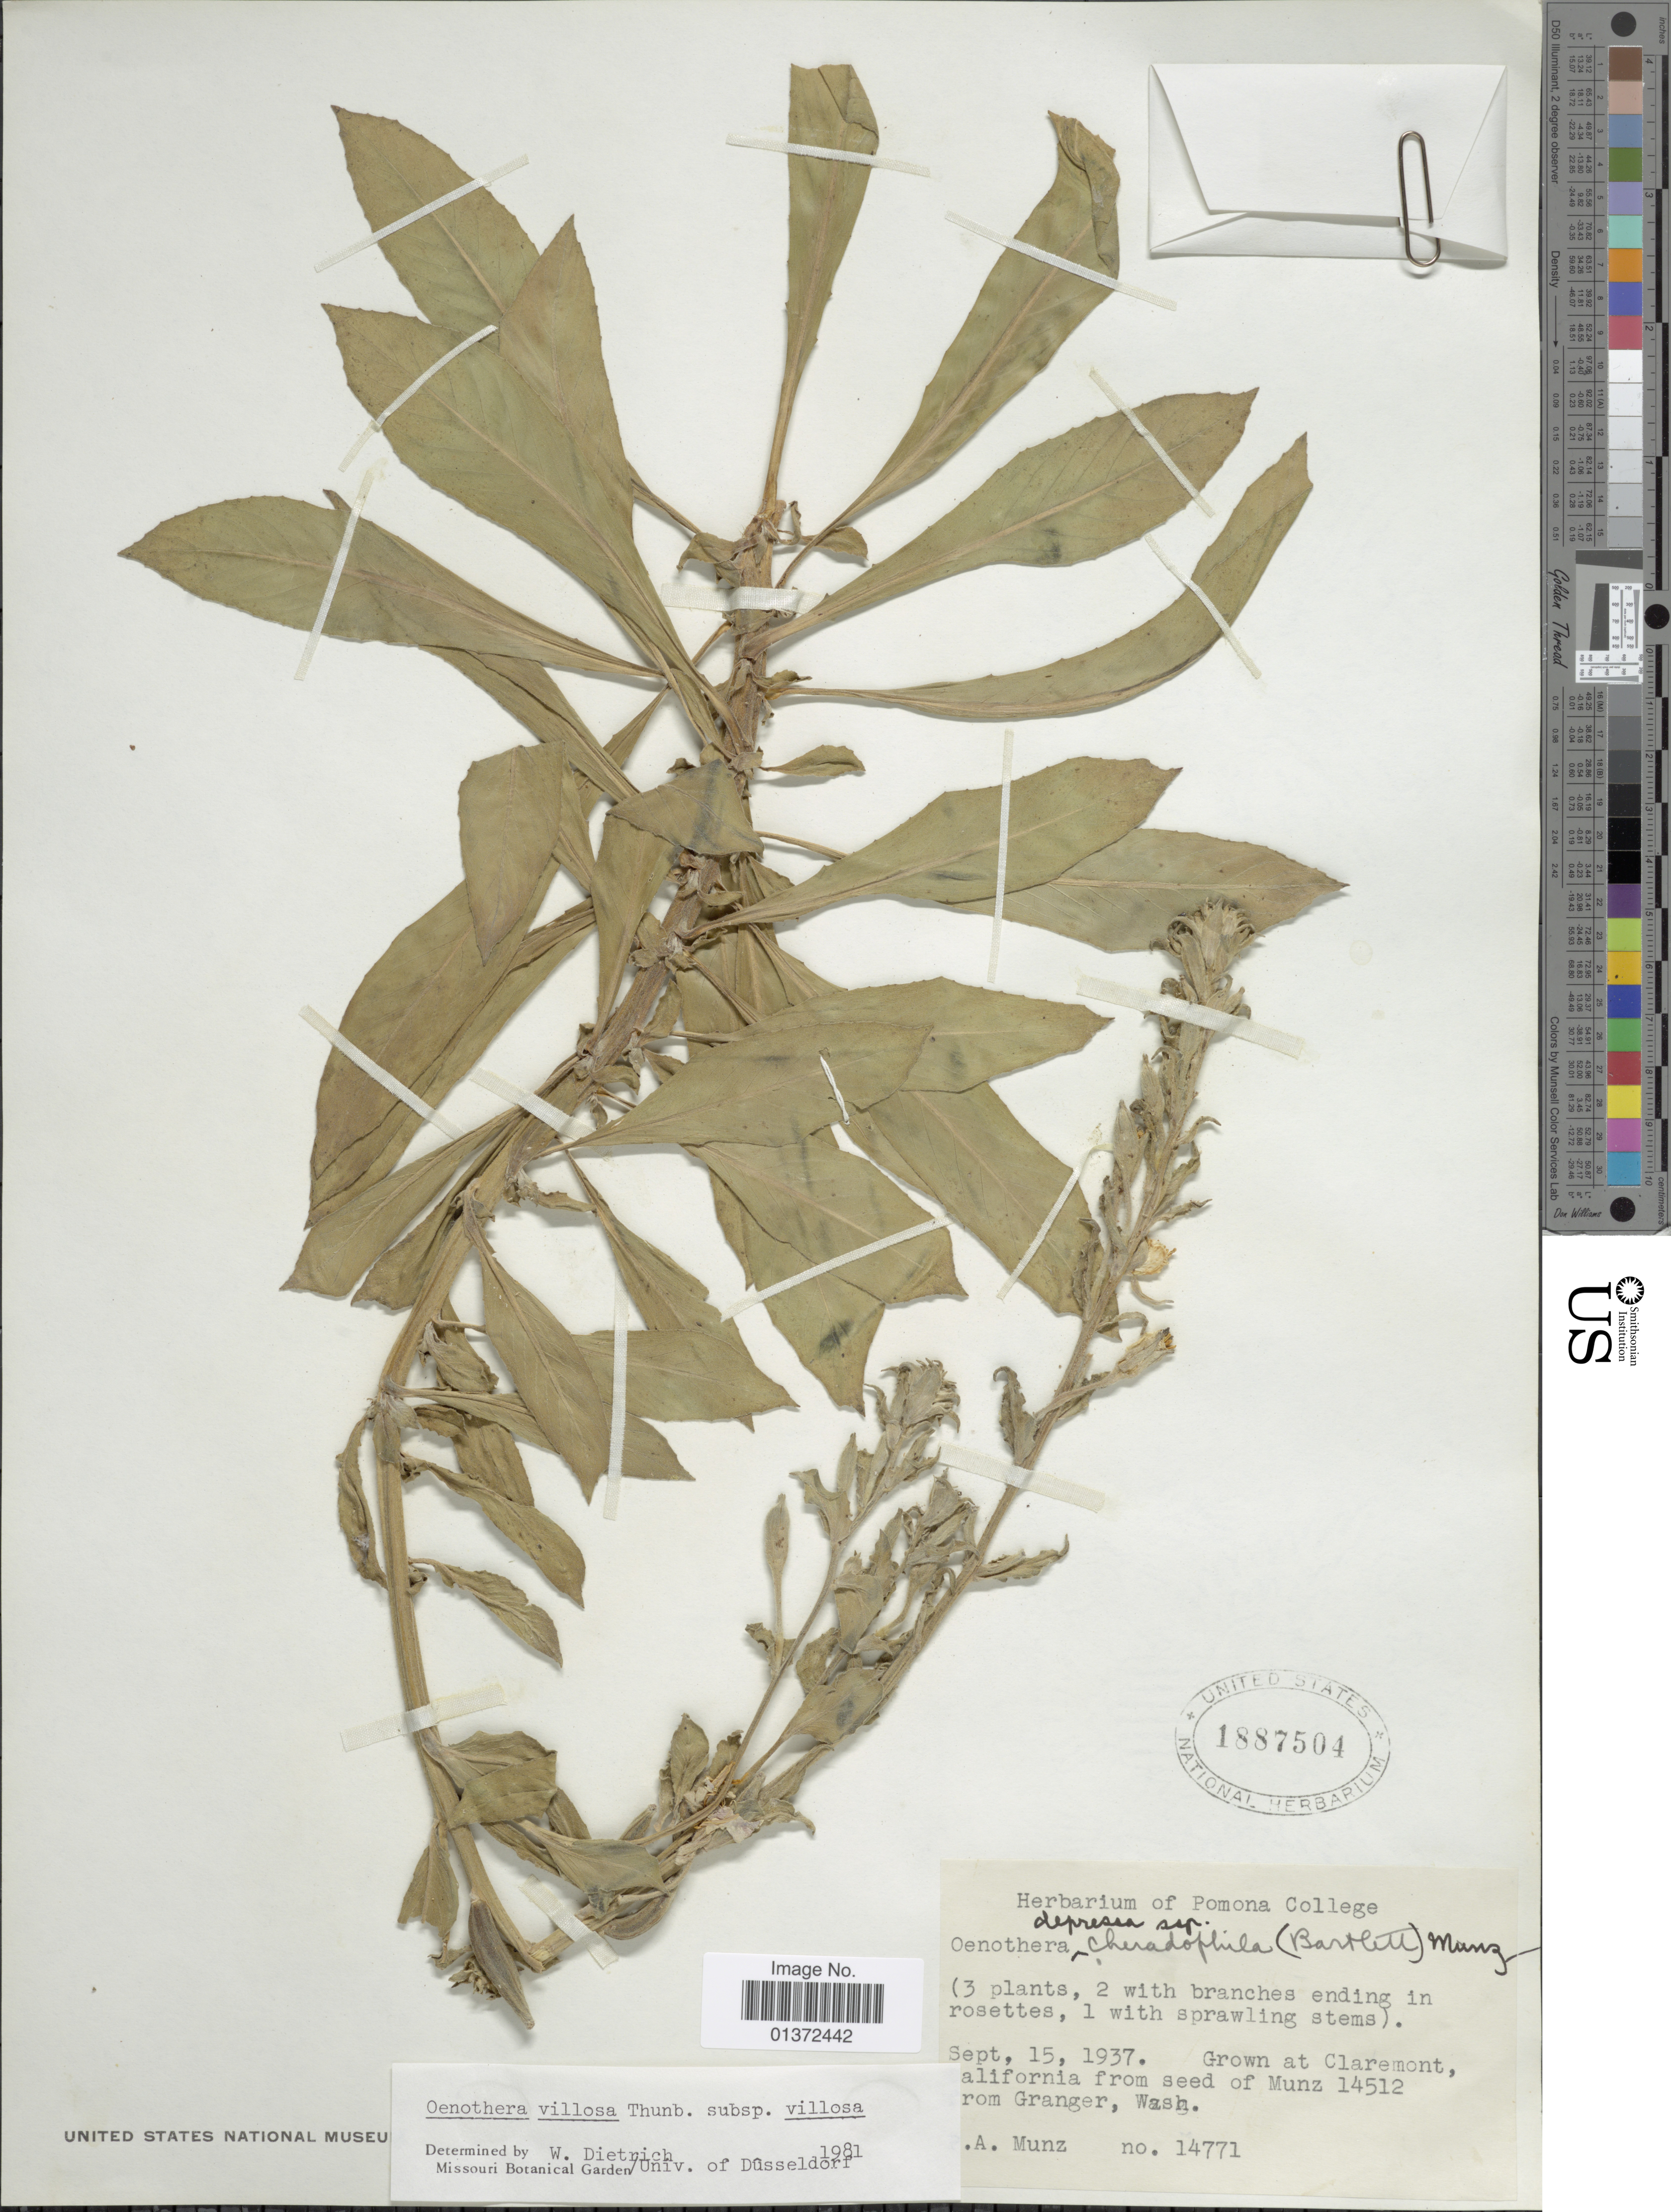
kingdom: Plantae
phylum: Tracheophyta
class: Magnoliopsida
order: Myrtales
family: Onagraceae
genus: Oenothera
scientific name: Oenothera villosa subsp. villosa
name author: Thunb.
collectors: P. A. Munz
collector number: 14771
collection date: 1937-09-15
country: United States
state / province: California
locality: Claremont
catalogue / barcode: US 1887504